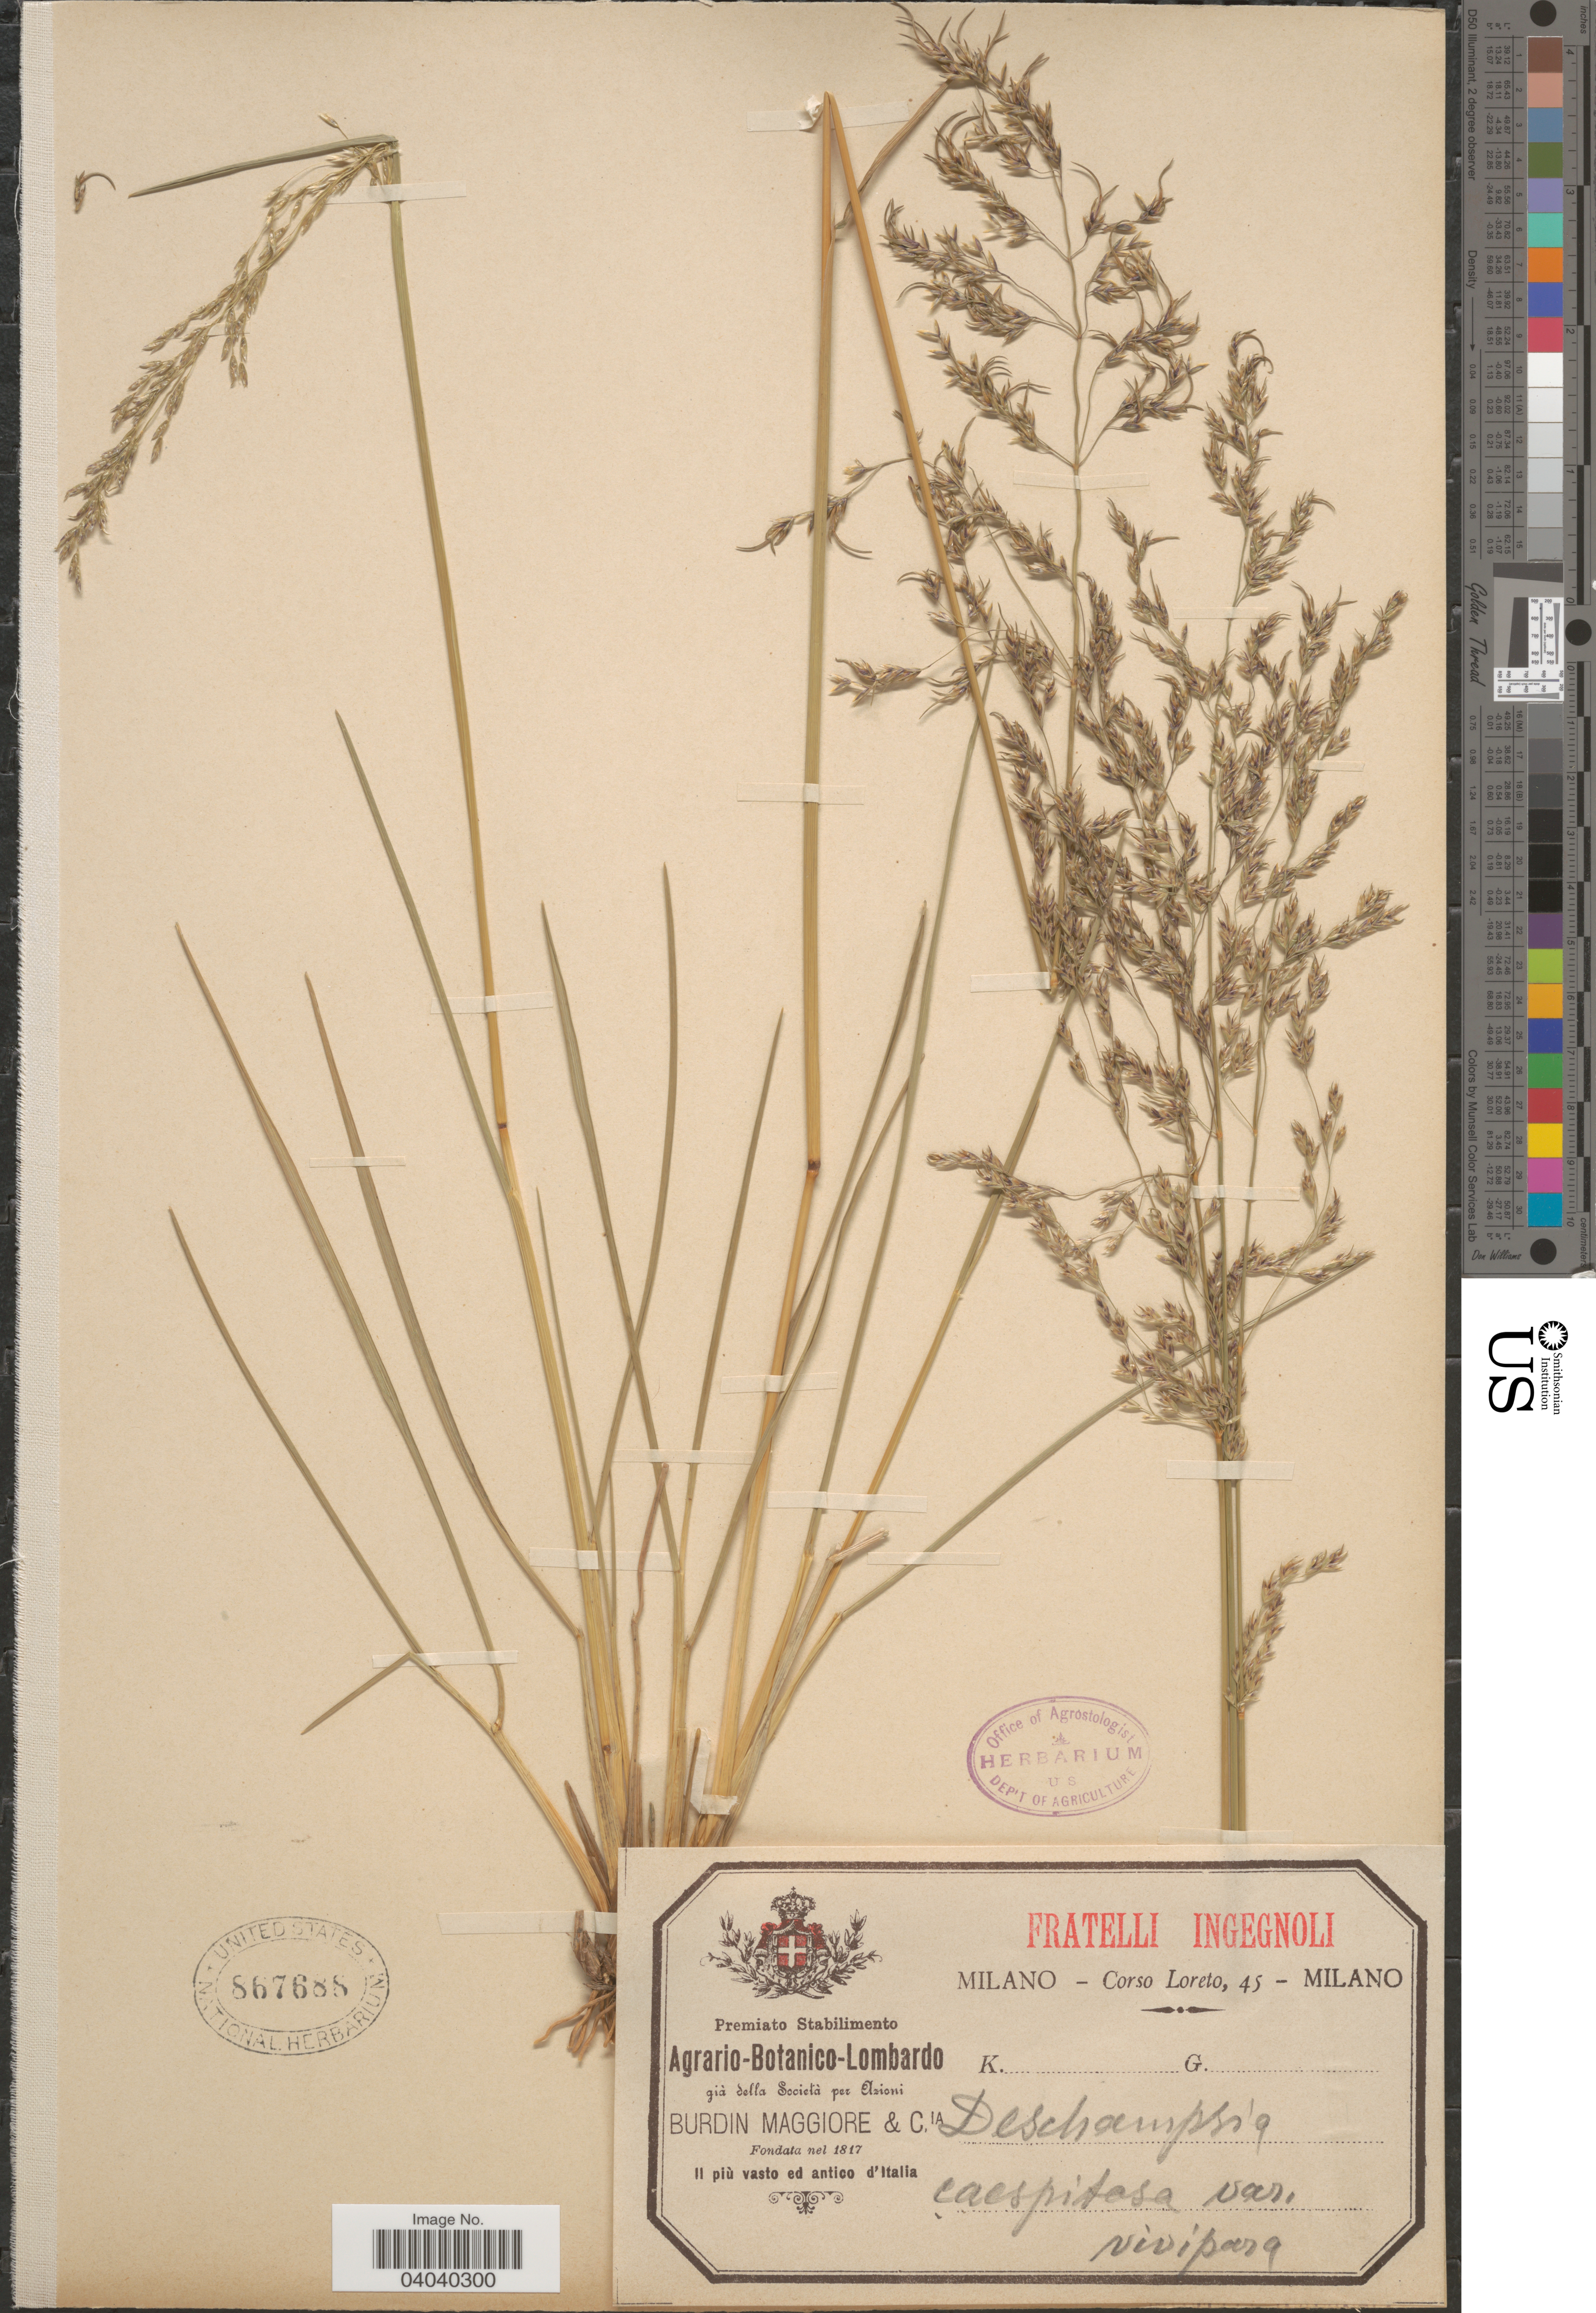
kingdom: Plantae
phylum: Tracheophyta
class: Liliopsida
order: Poales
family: Poaceae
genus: Deschampsia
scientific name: Deschampsia cespitosa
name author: (L.) P. Beauv.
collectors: Loreto, C.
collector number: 45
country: Italy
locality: Il più vasto ed antico d'Italia.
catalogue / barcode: US 867688